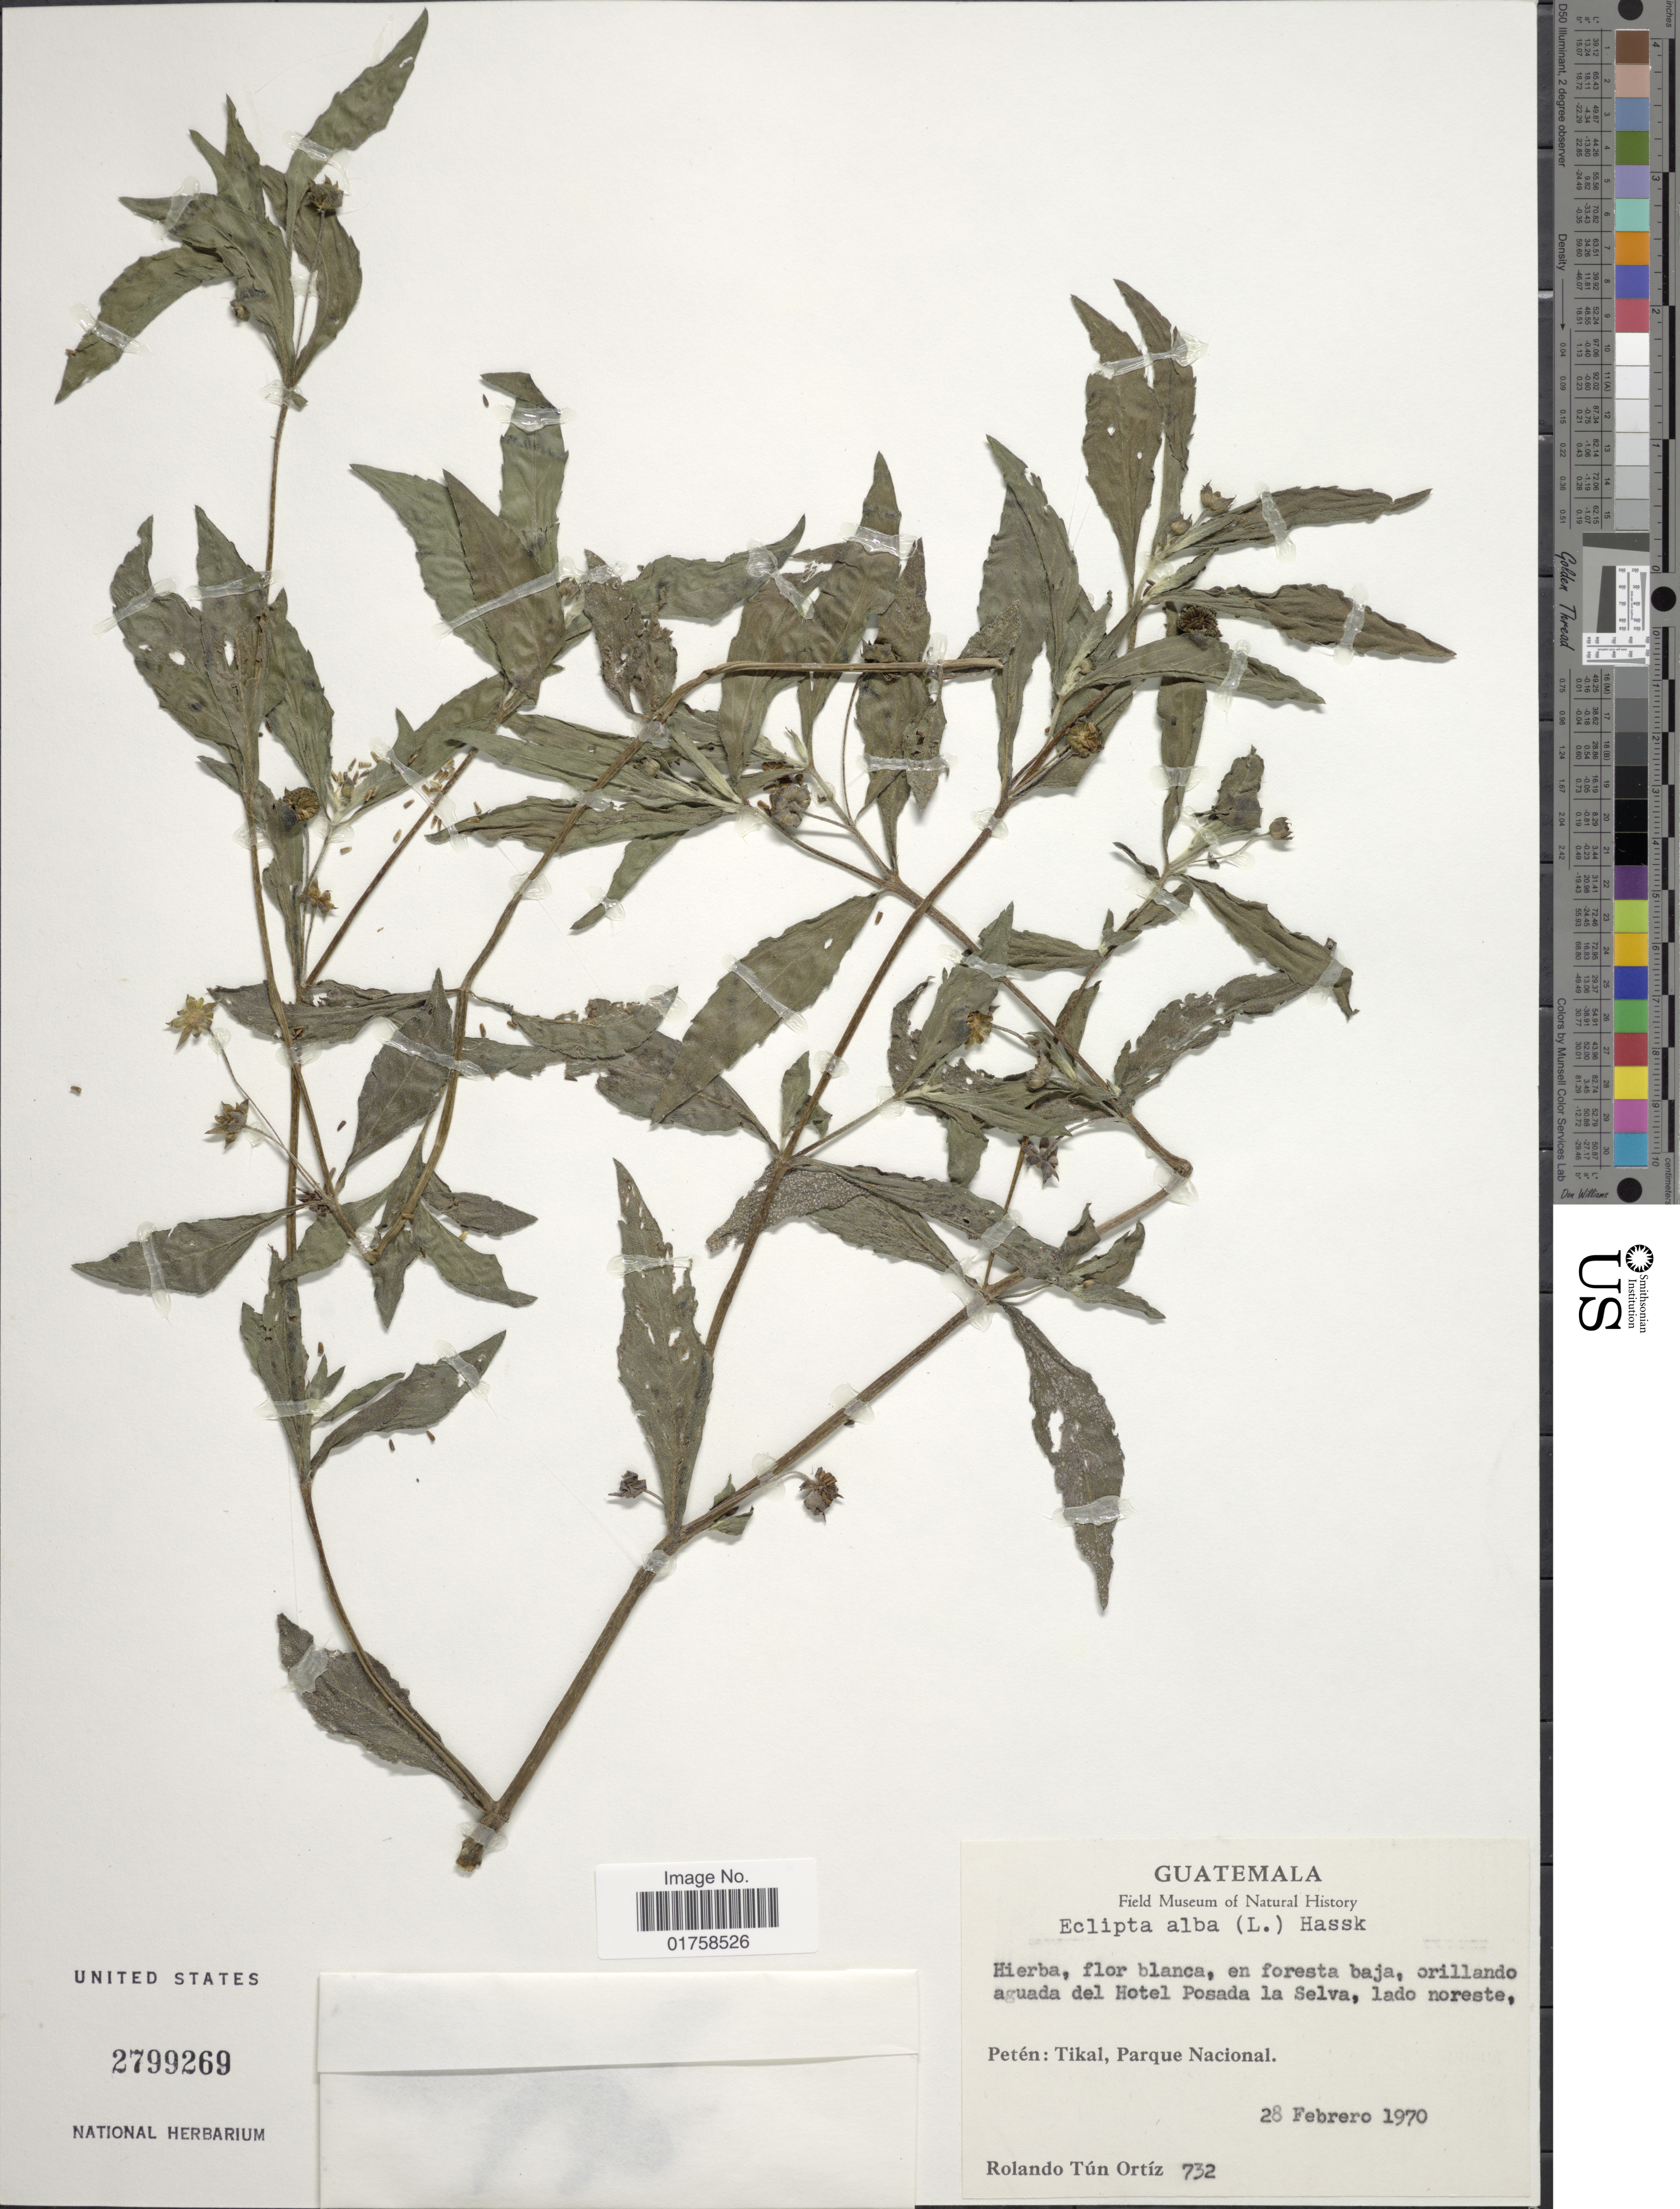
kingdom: Plantae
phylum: Tracheophyta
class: Magnoliopsida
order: Asterales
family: Asteraceae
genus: Eclipta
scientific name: Eclipta alba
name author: (L.) Hassk.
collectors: R. Tún Ortíz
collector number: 732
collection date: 1970-02-28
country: Guatemala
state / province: El Petén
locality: Guatemala. Orillando aguada del Hotel Posada la Selva, lado noreste. Peten: Tikal, Parque Nacional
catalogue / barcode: US 2799269